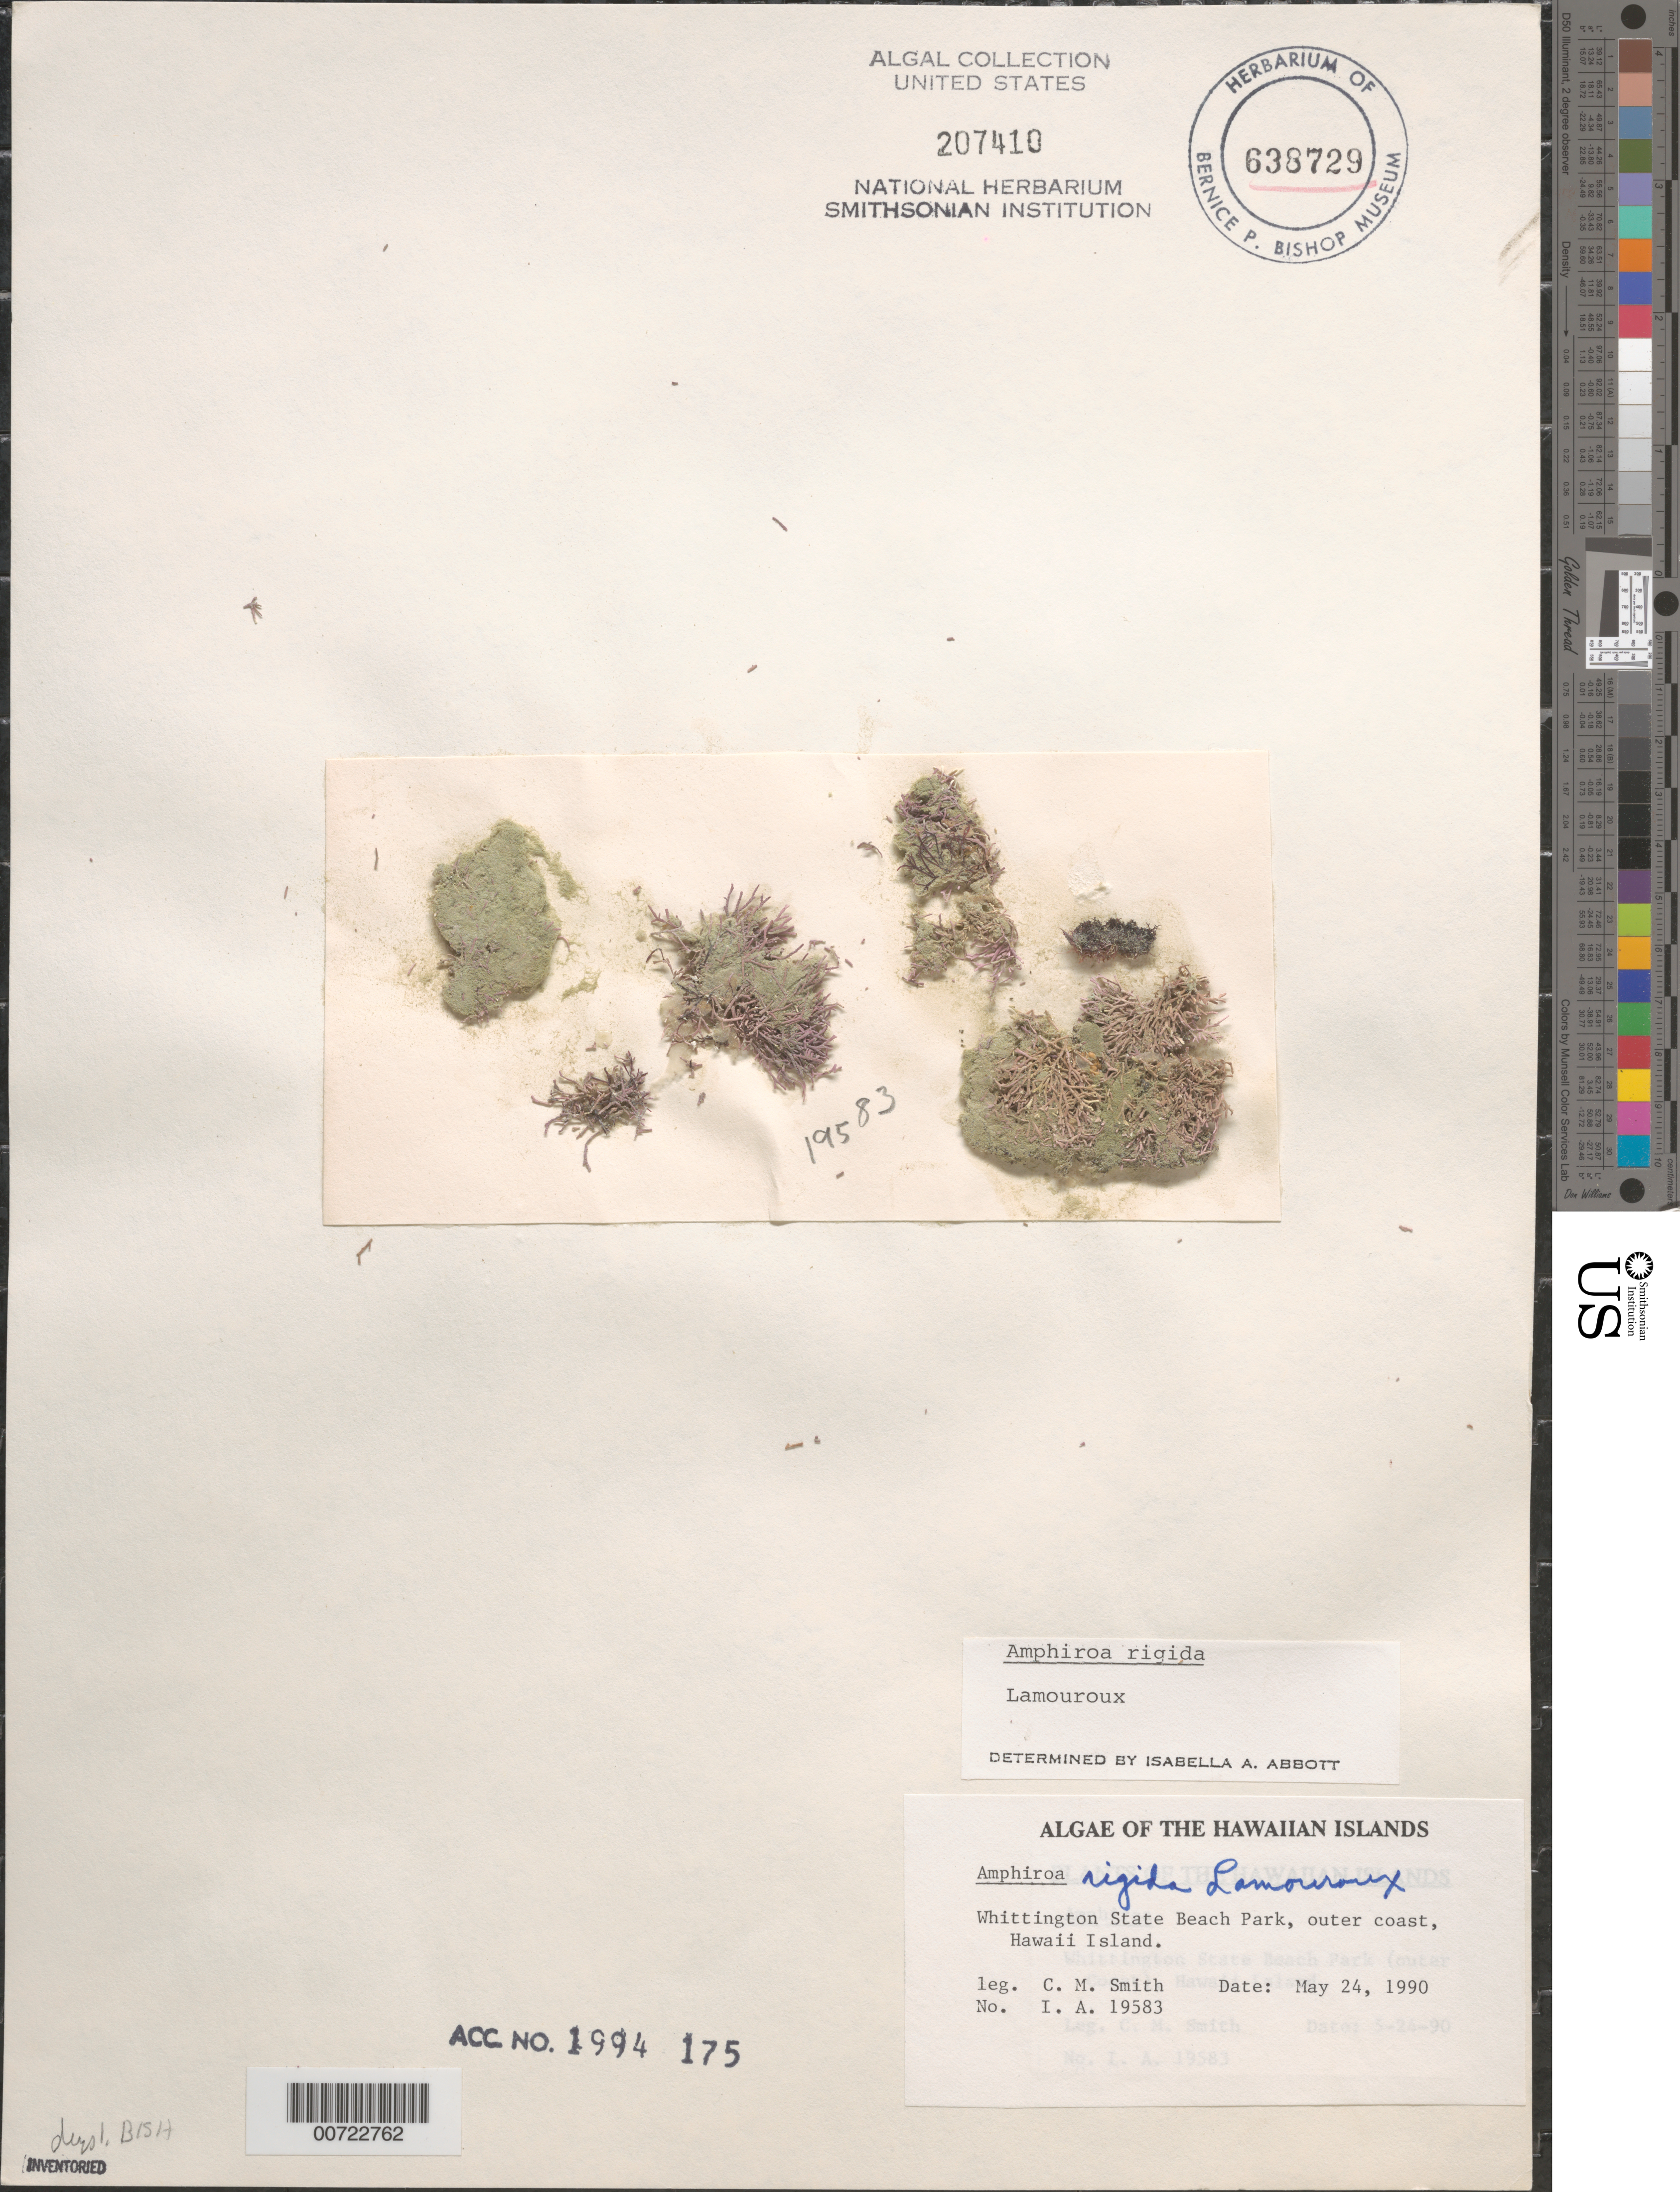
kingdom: Plantae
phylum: Rhodophyta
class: Florideophyceae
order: Corallinales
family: Lithophyllaceae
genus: Amphiroa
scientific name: Amphiroa rigida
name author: J.V.Lamouroux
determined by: Abbott, Isabella A.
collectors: C. M. Smith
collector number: IAA 19583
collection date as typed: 24 May 1990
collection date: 1990-05-24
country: United States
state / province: Hawaii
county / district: Hawaii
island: Hawaii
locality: Whittington Beach Park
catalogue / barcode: US 207410